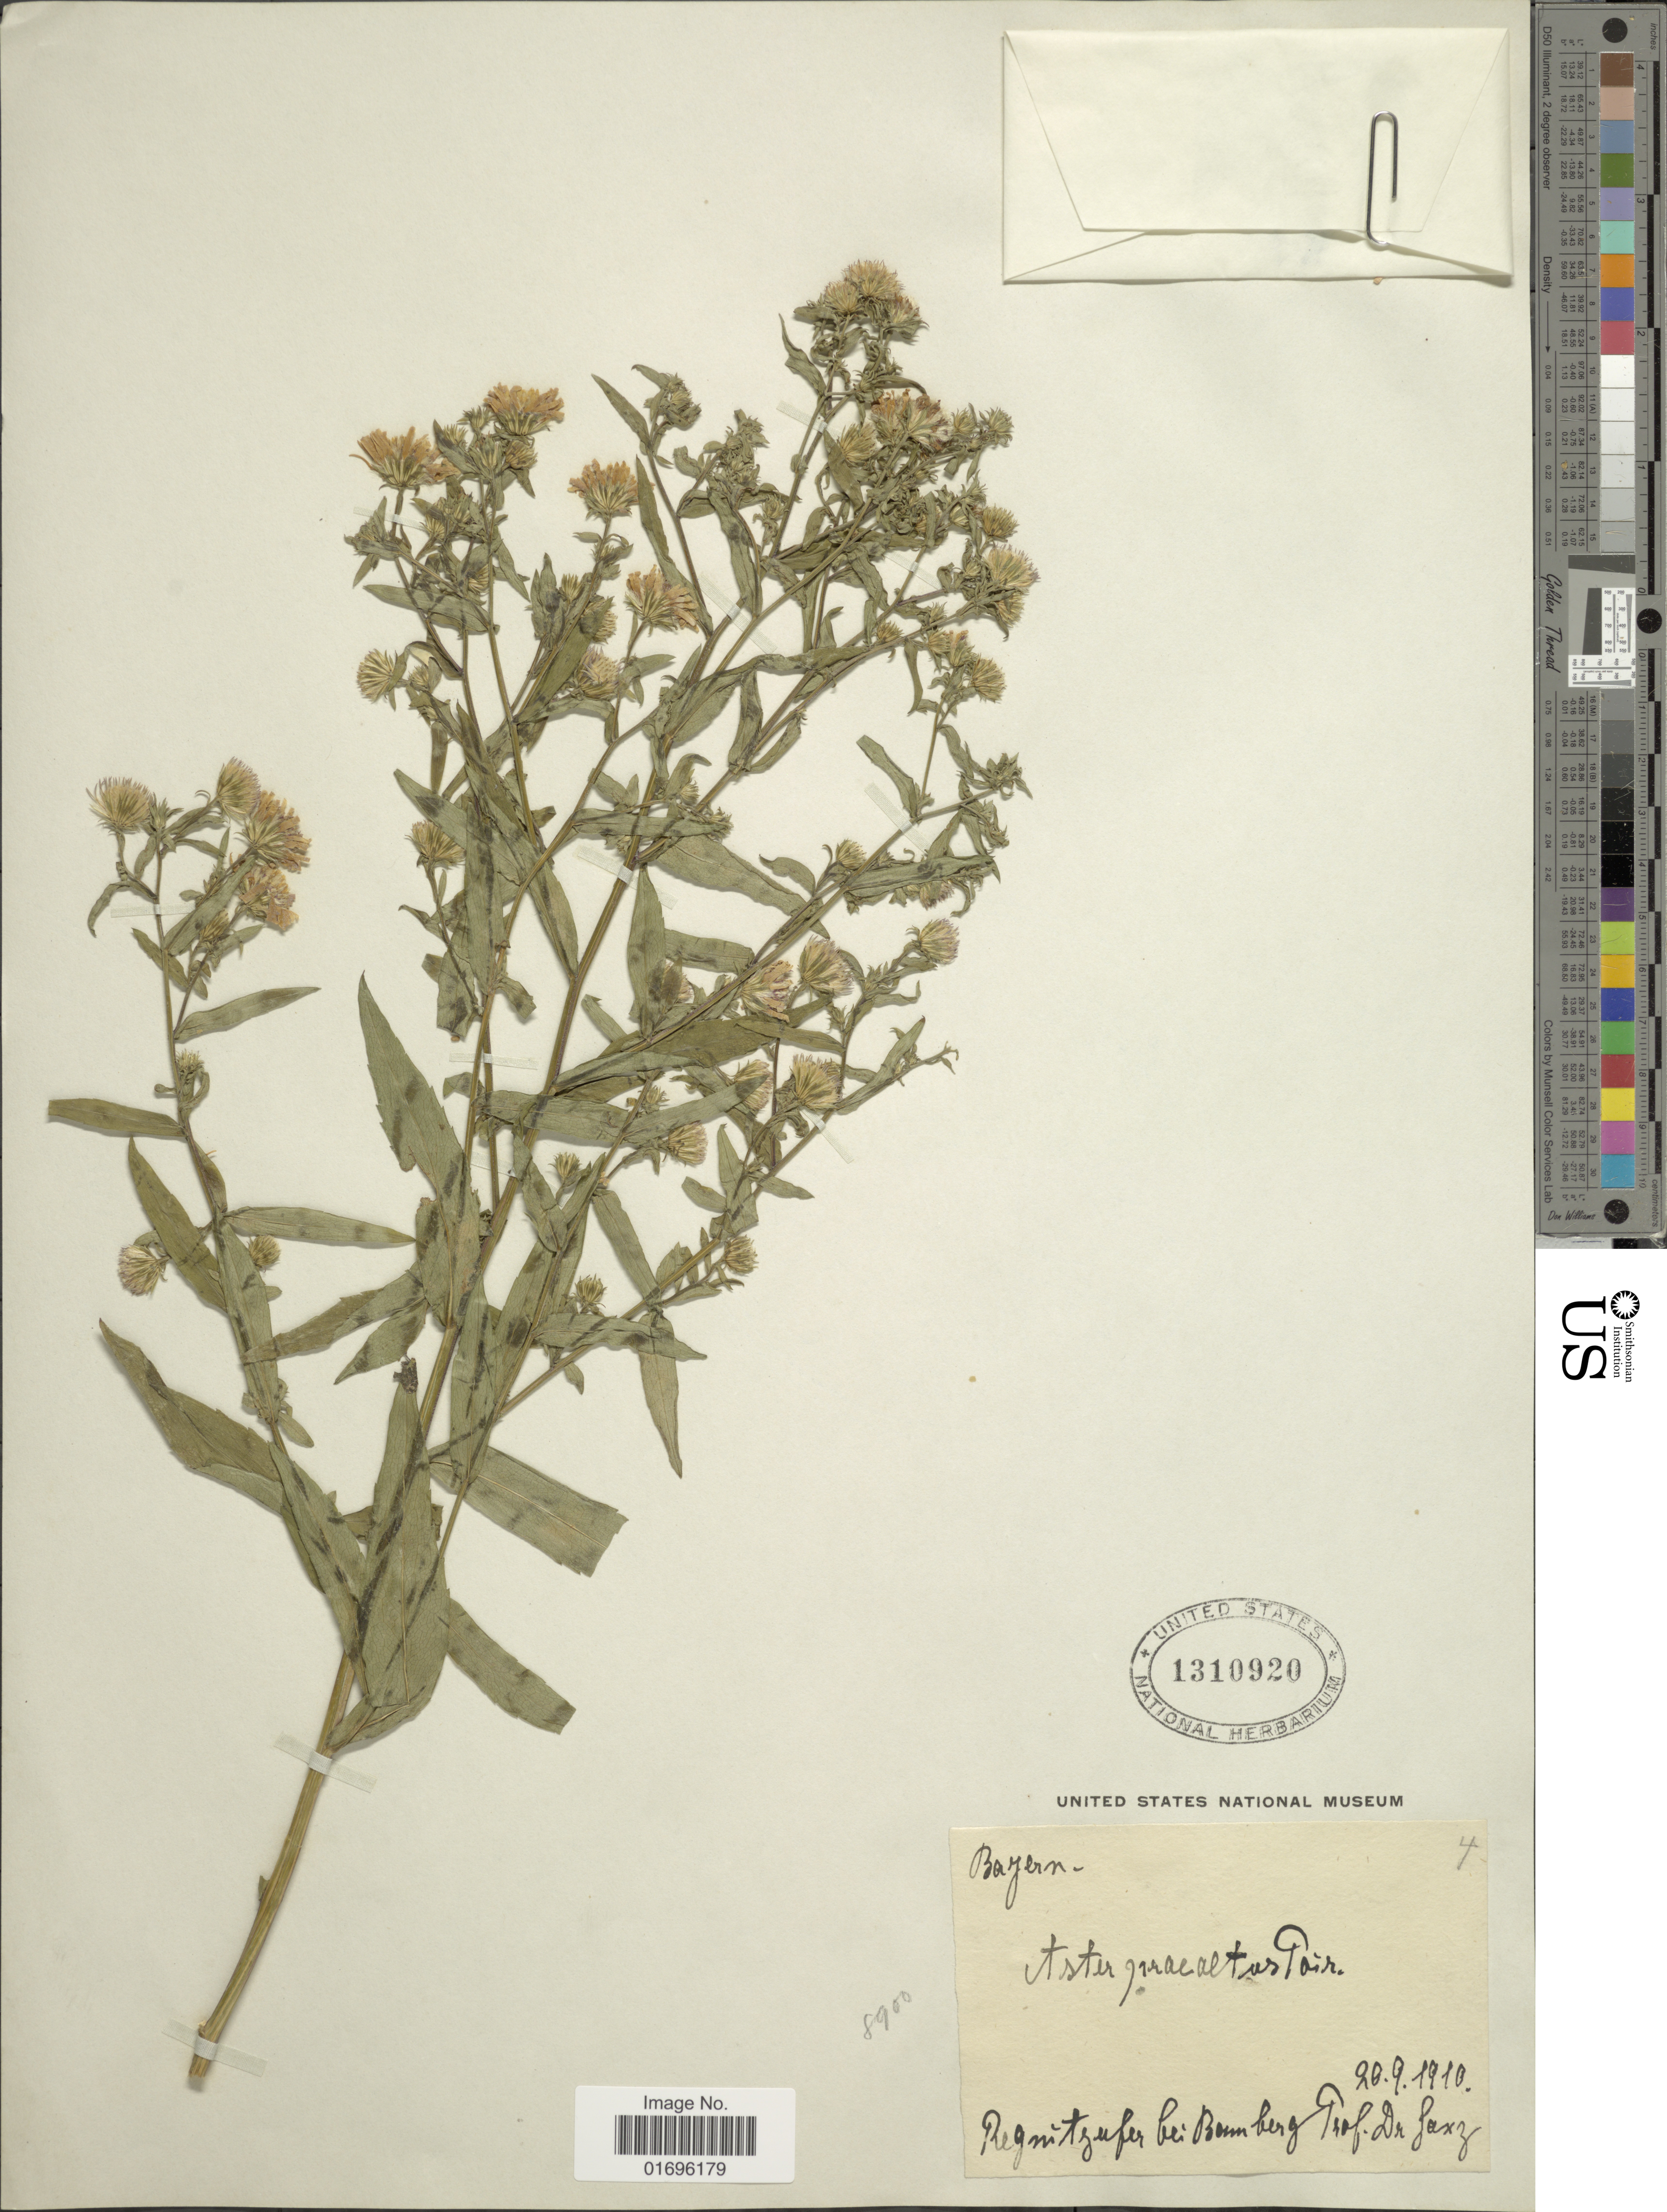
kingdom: Plantae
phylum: Tracheophyta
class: Magnoliopsida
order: Asterales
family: Asteraceae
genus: Aster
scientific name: Aster praealtus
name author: Poir.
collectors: Laxz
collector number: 4?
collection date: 1910-09-20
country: Germany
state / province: Bayern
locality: Regnitz ufer bei Boumberg [interpreted]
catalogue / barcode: US 1310920